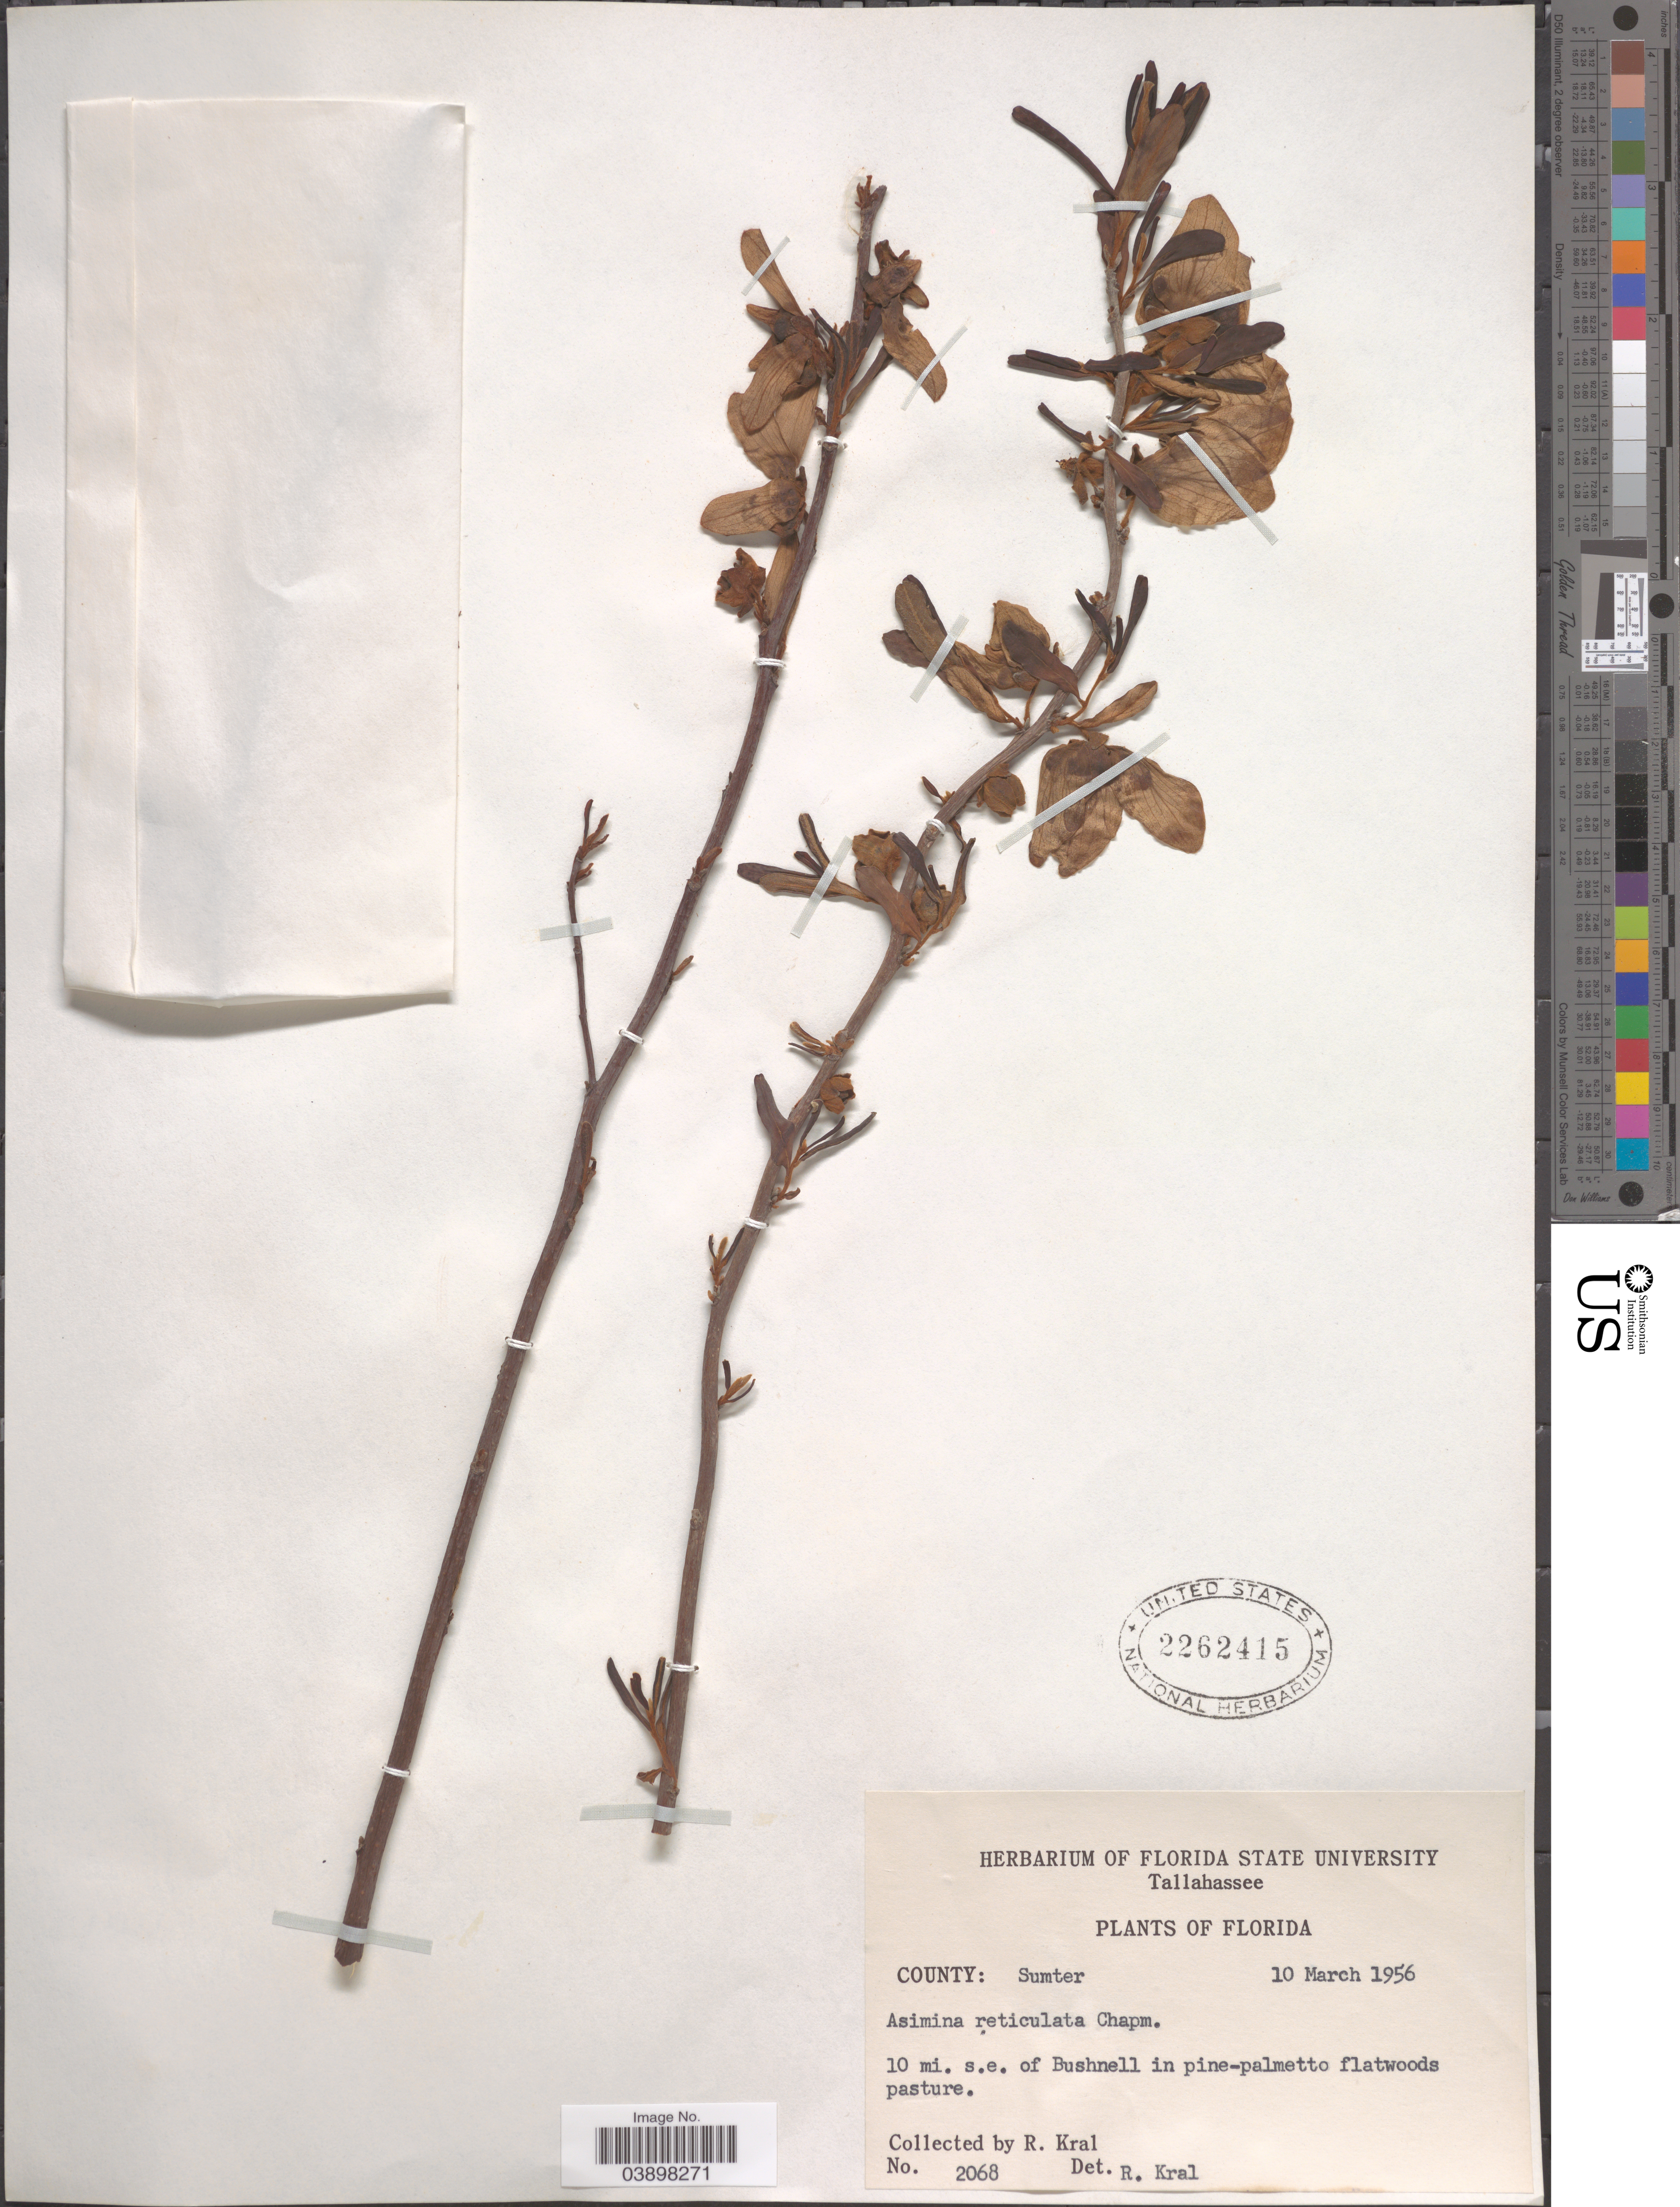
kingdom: Plantae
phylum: Tracheophyta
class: Magnoliopsida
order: Magnoliales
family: Annonaceae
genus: Asimina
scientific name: Asimina reticulata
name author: (Shuttlew.) Chapm.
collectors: R. Kral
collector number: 2068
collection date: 1956-03-10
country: United States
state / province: Florida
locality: County: Sumter. 10 mi. s.e. of Bushnell.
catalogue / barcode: US 2262415